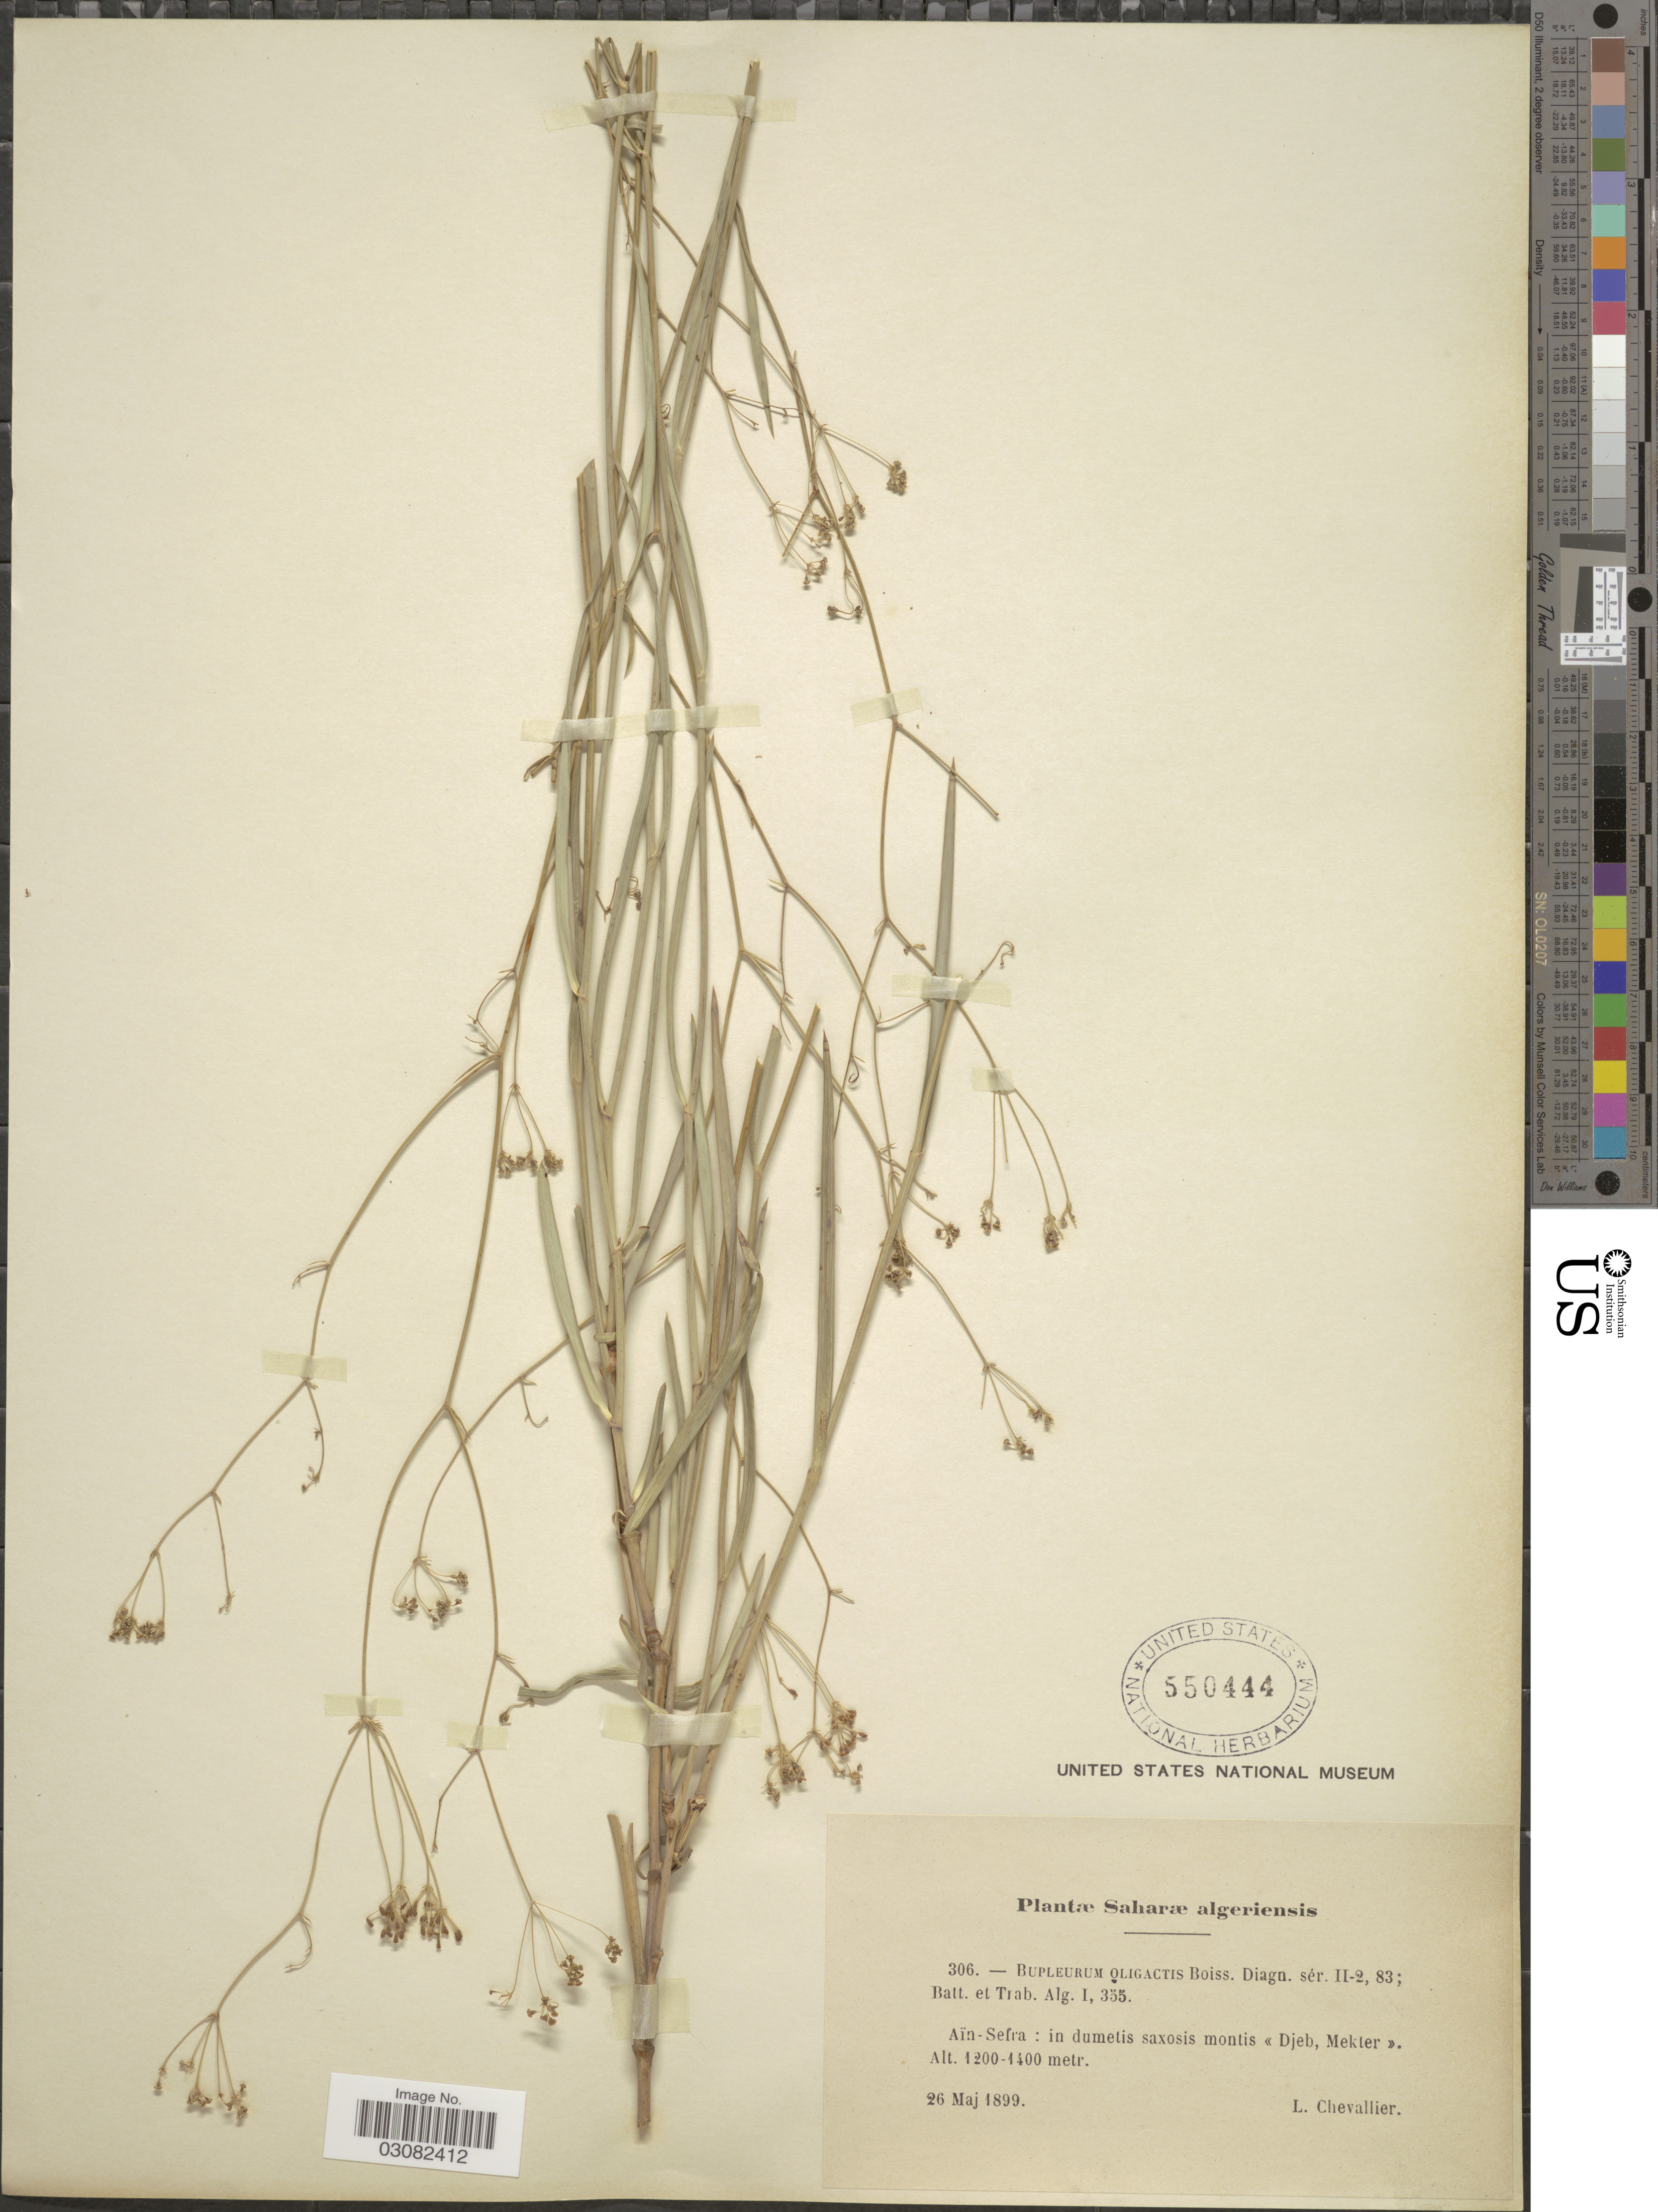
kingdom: Plantae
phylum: Tracheophyta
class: Magnoliopsida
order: Apiales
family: Apiaceae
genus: Bupleurum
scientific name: Bupleurum oligactis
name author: Boiss.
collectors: L. Chevallier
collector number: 306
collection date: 1899-05-26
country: Algeria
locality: Saharæ algeriensis. Aïn-Sefra: in dumtis saxosis montis Djeb, Mekter.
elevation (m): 1200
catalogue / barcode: US 550444